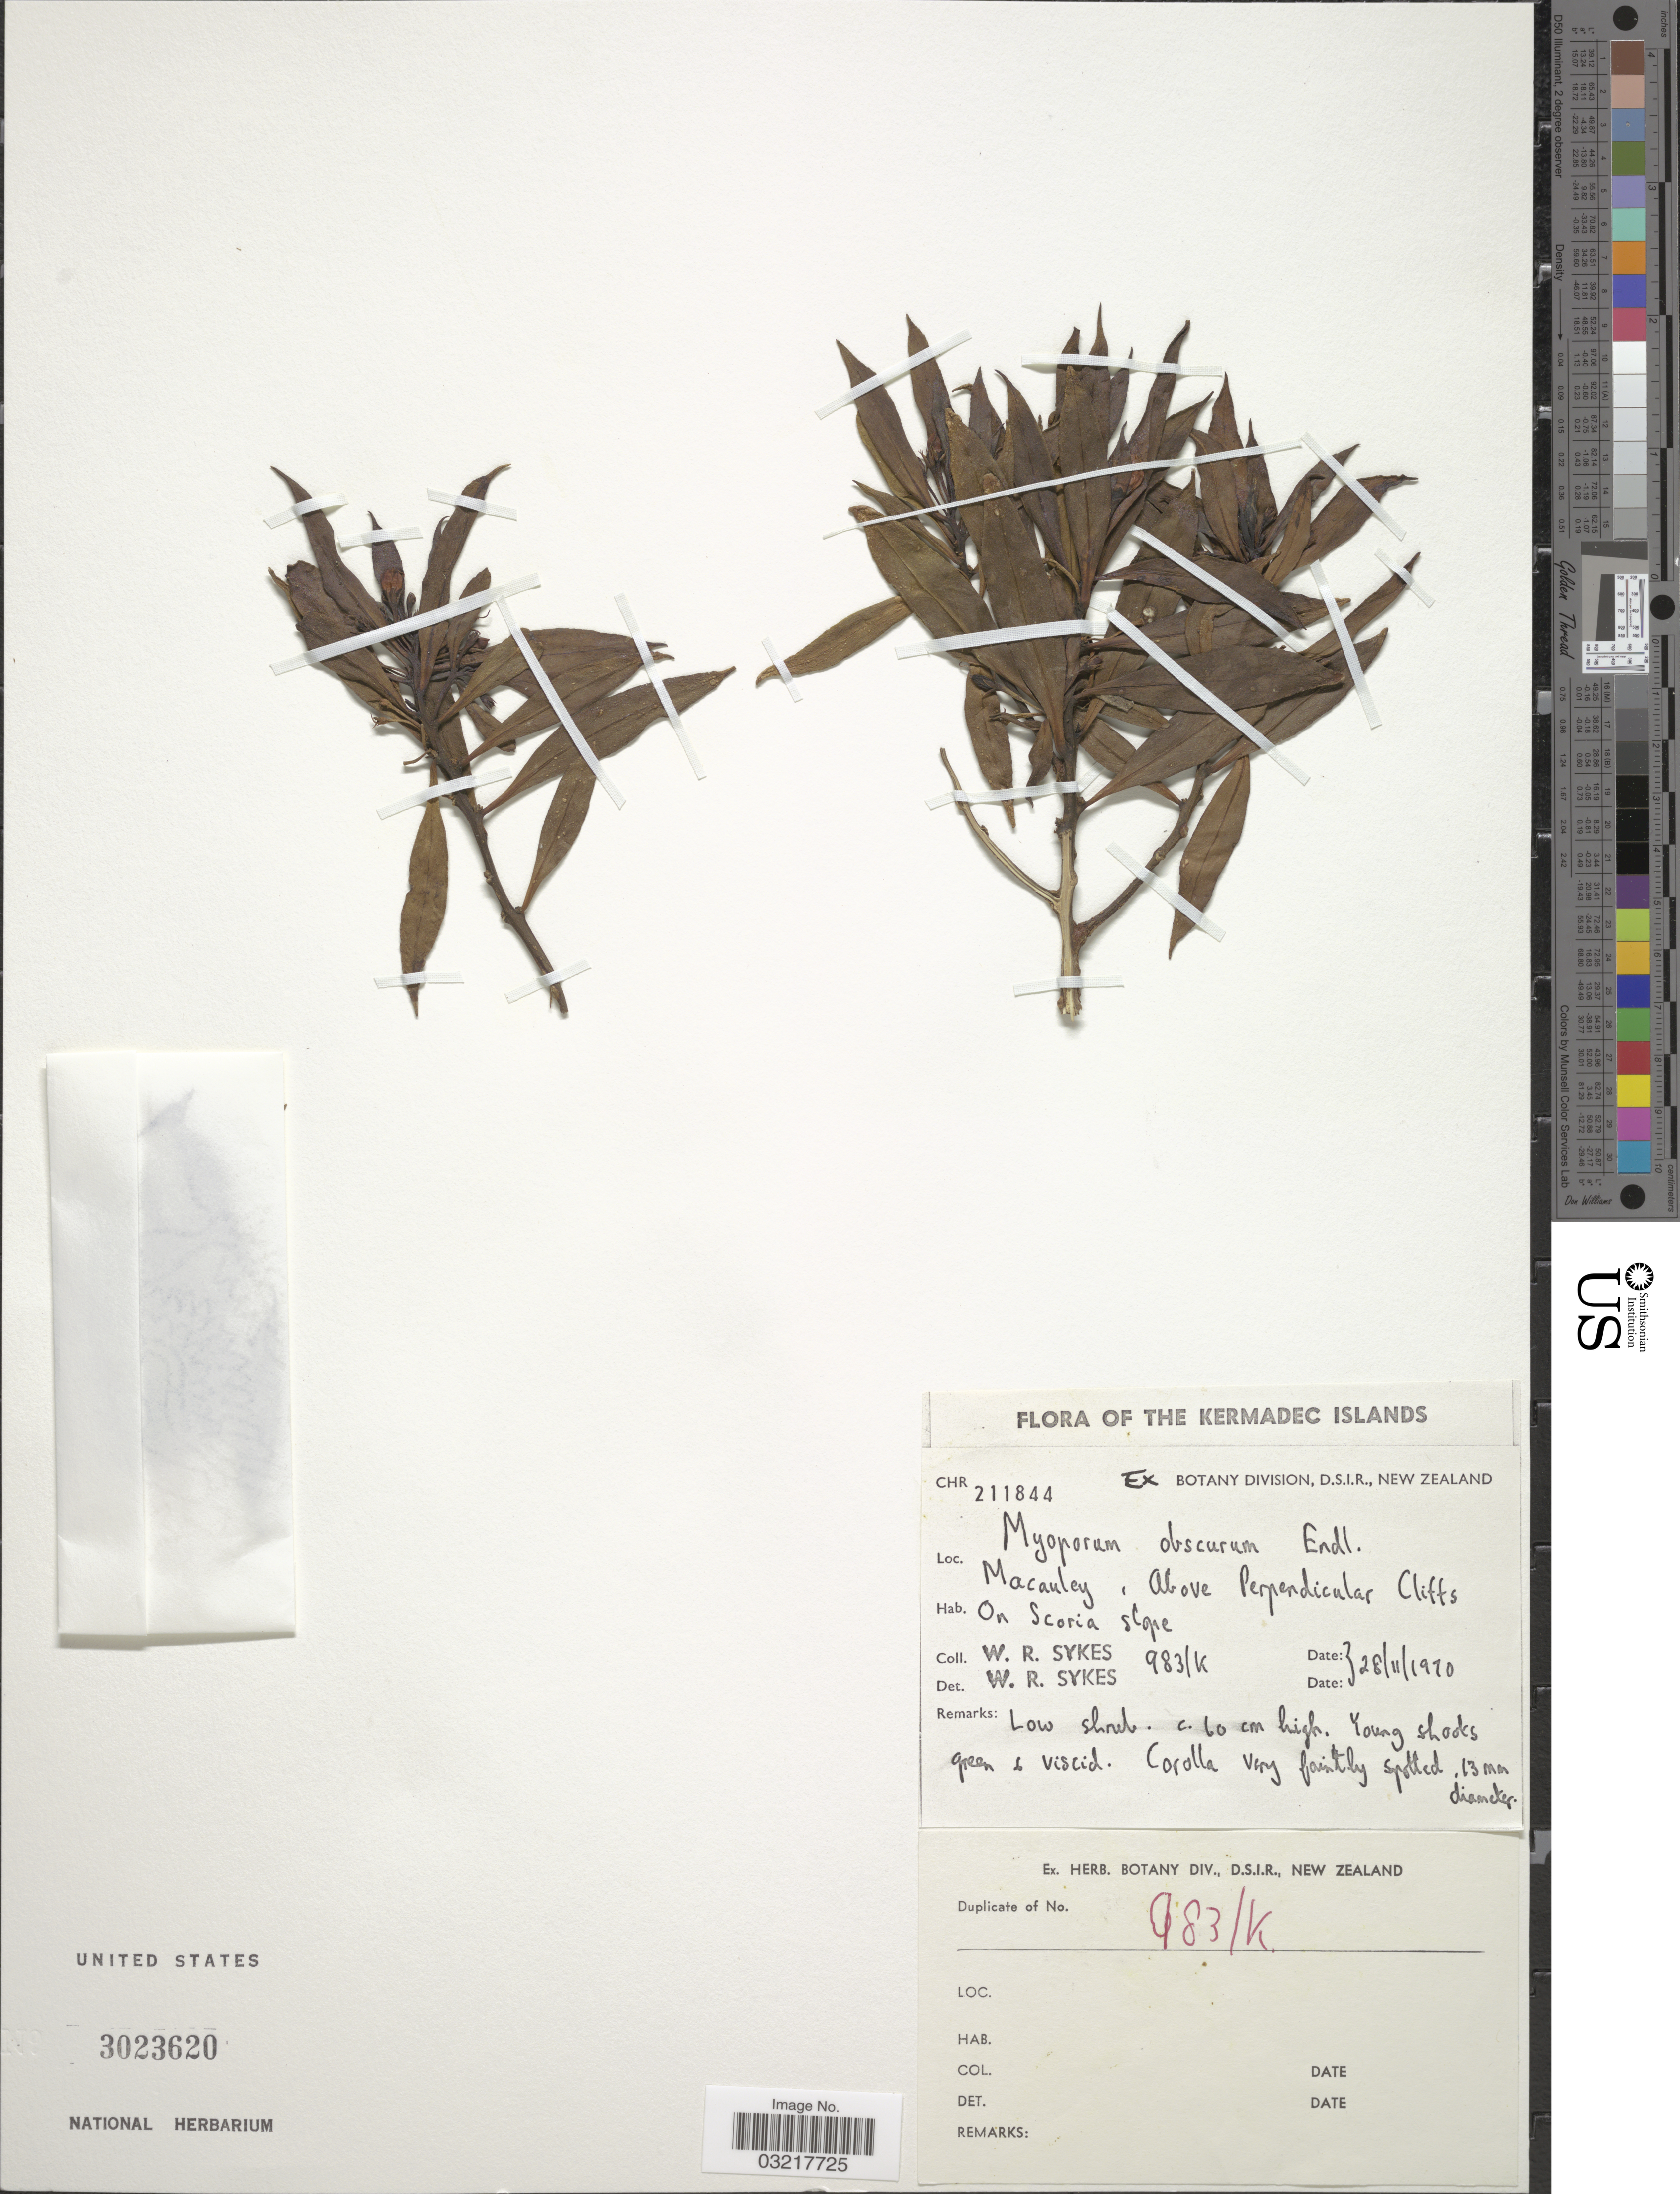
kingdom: Plantae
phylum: Tracheophyta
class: Magnoliopsida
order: Lamiales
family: Scrophulariaceae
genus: Myoporum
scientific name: Myoporum obscurum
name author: Endl.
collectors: W. R. Sykes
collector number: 983/k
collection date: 1970-11-28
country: New Zealand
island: Macauley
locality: Kermadec Islands. Macauley. Above Perpendicular Cliffs.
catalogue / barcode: US 3023620